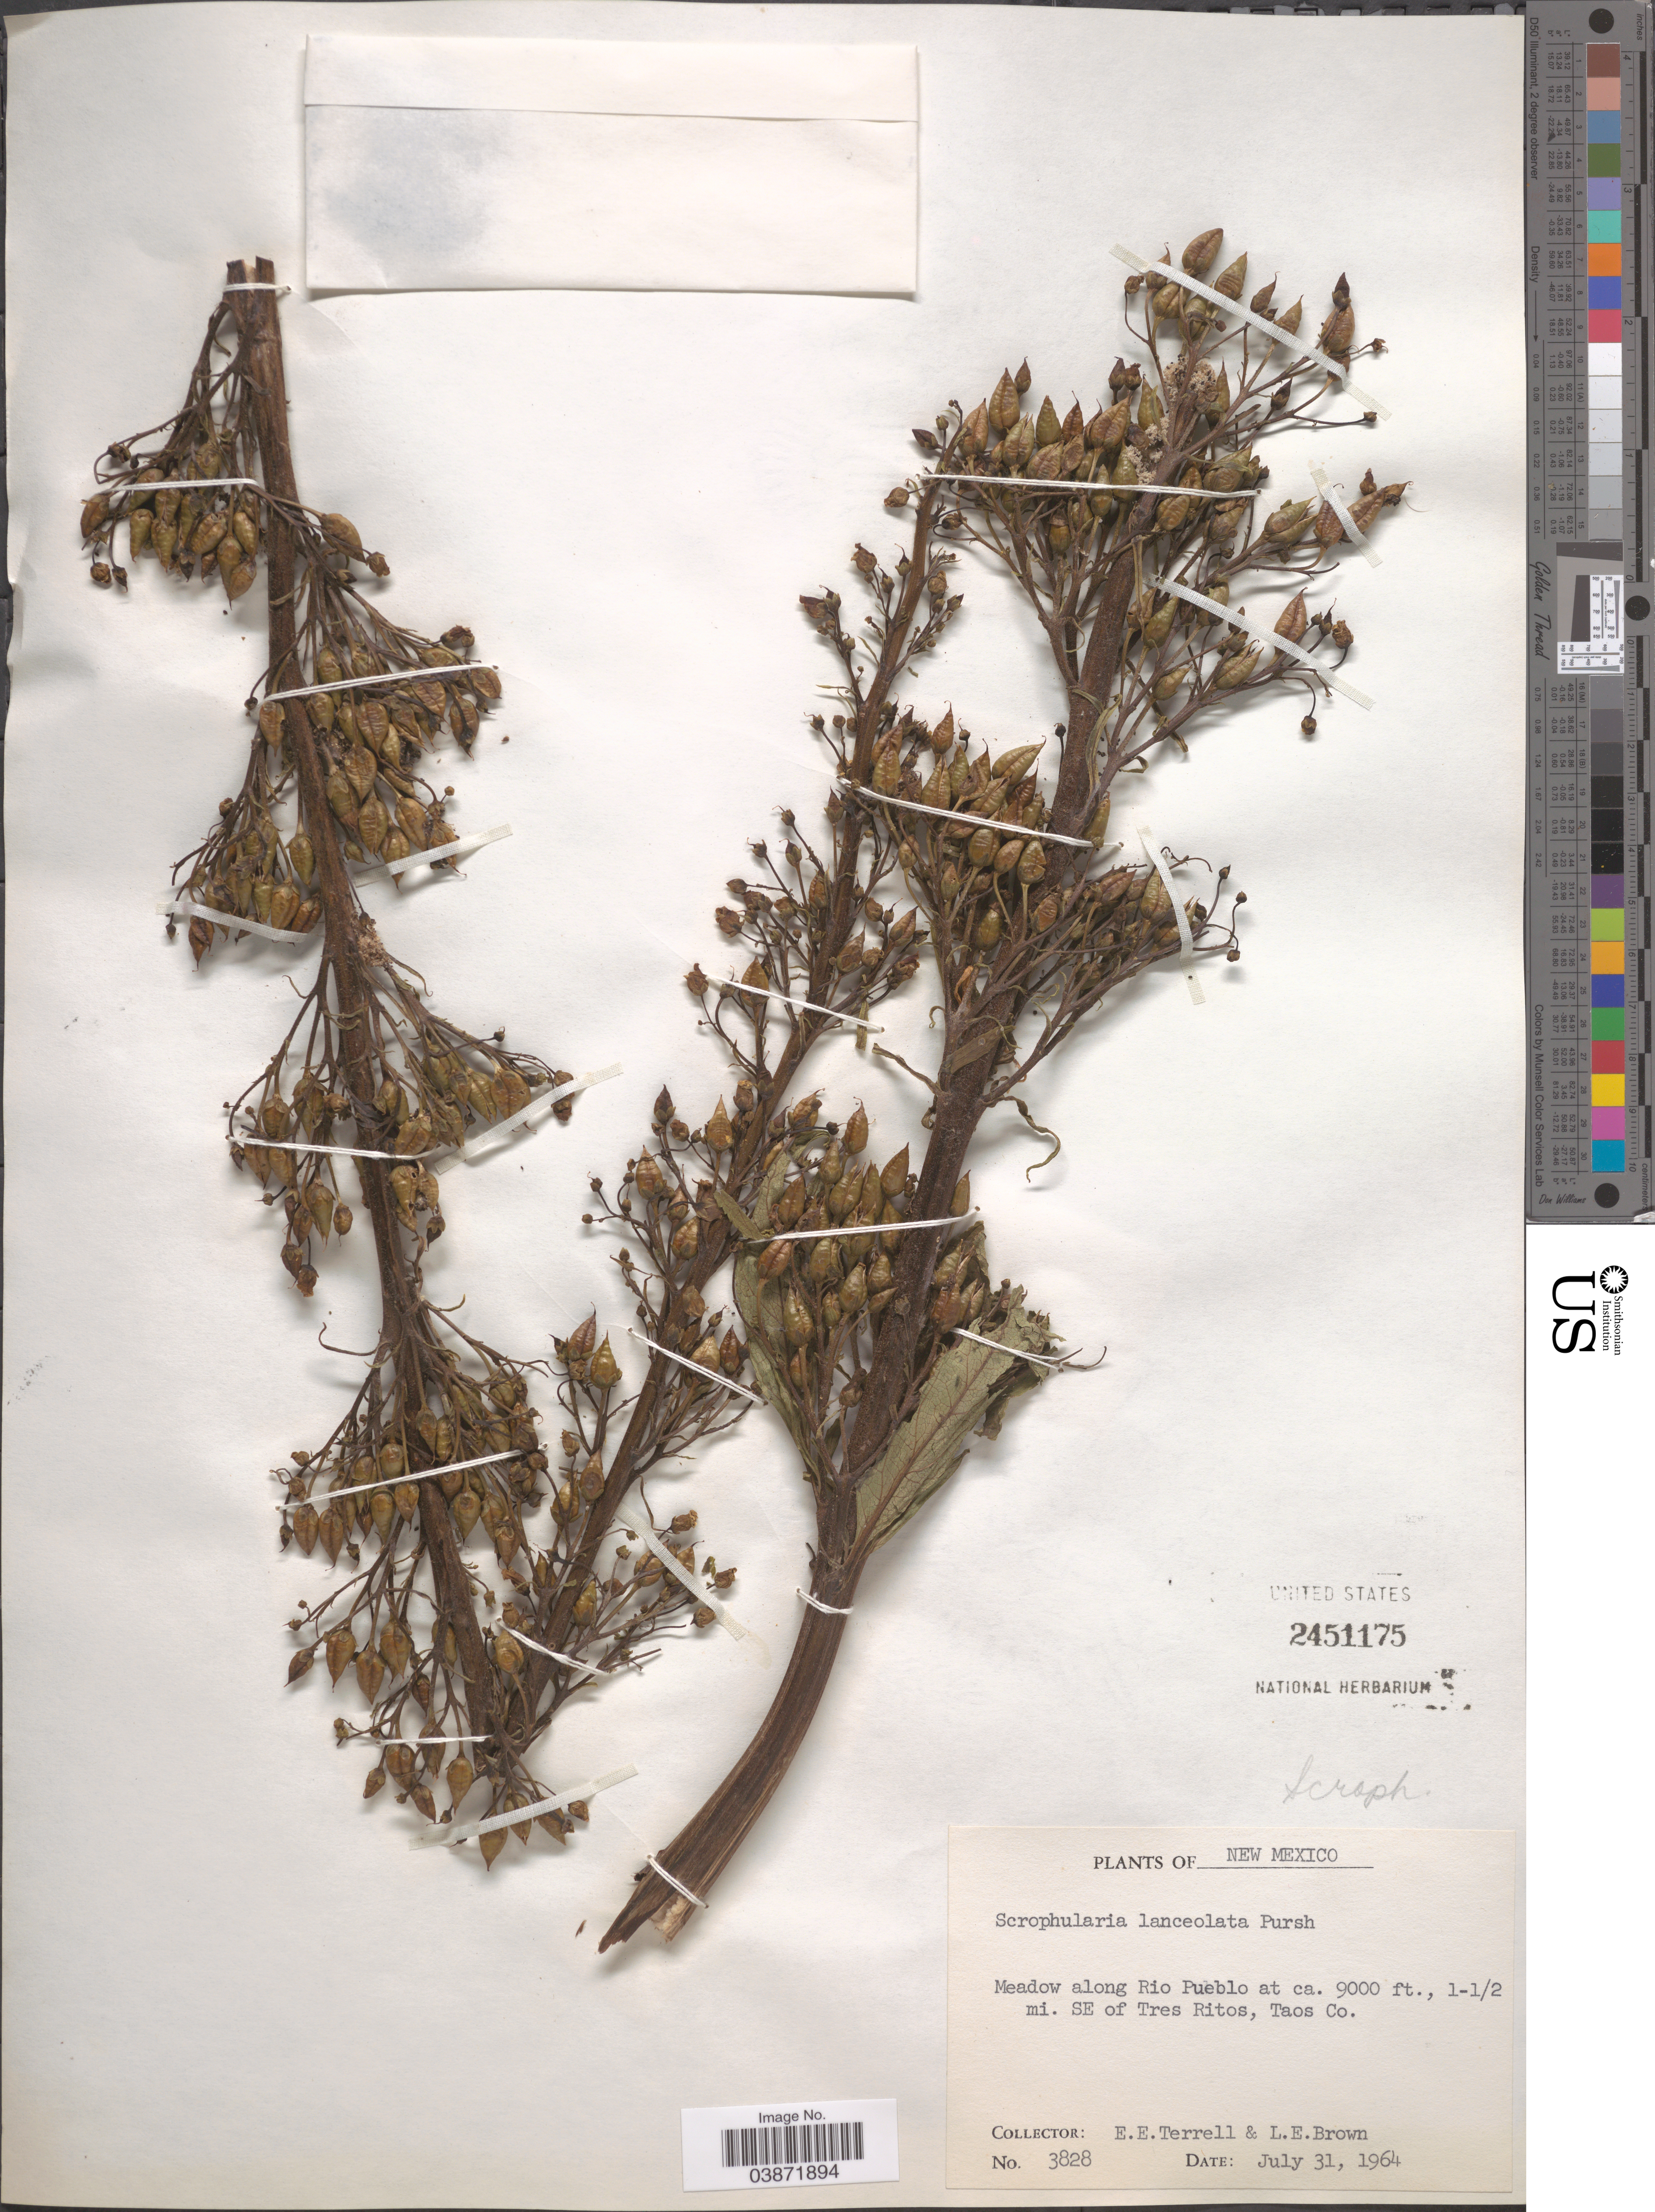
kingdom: Plantae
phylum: Tracheophyta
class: Magnoliopsida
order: Lamiales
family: Scrophulariaceae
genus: Scrophularia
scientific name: Scrophularia lanceolata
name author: Pursh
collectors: E. E. Terrell & L. E. Brown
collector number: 3828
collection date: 1964-07-31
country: United States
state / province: New Mexico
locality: Meadow along Rio Pueblo, 1-1/2 mi. SE of Tres Ritos, Taos Co.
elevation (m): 2743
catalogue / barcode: US 2451175